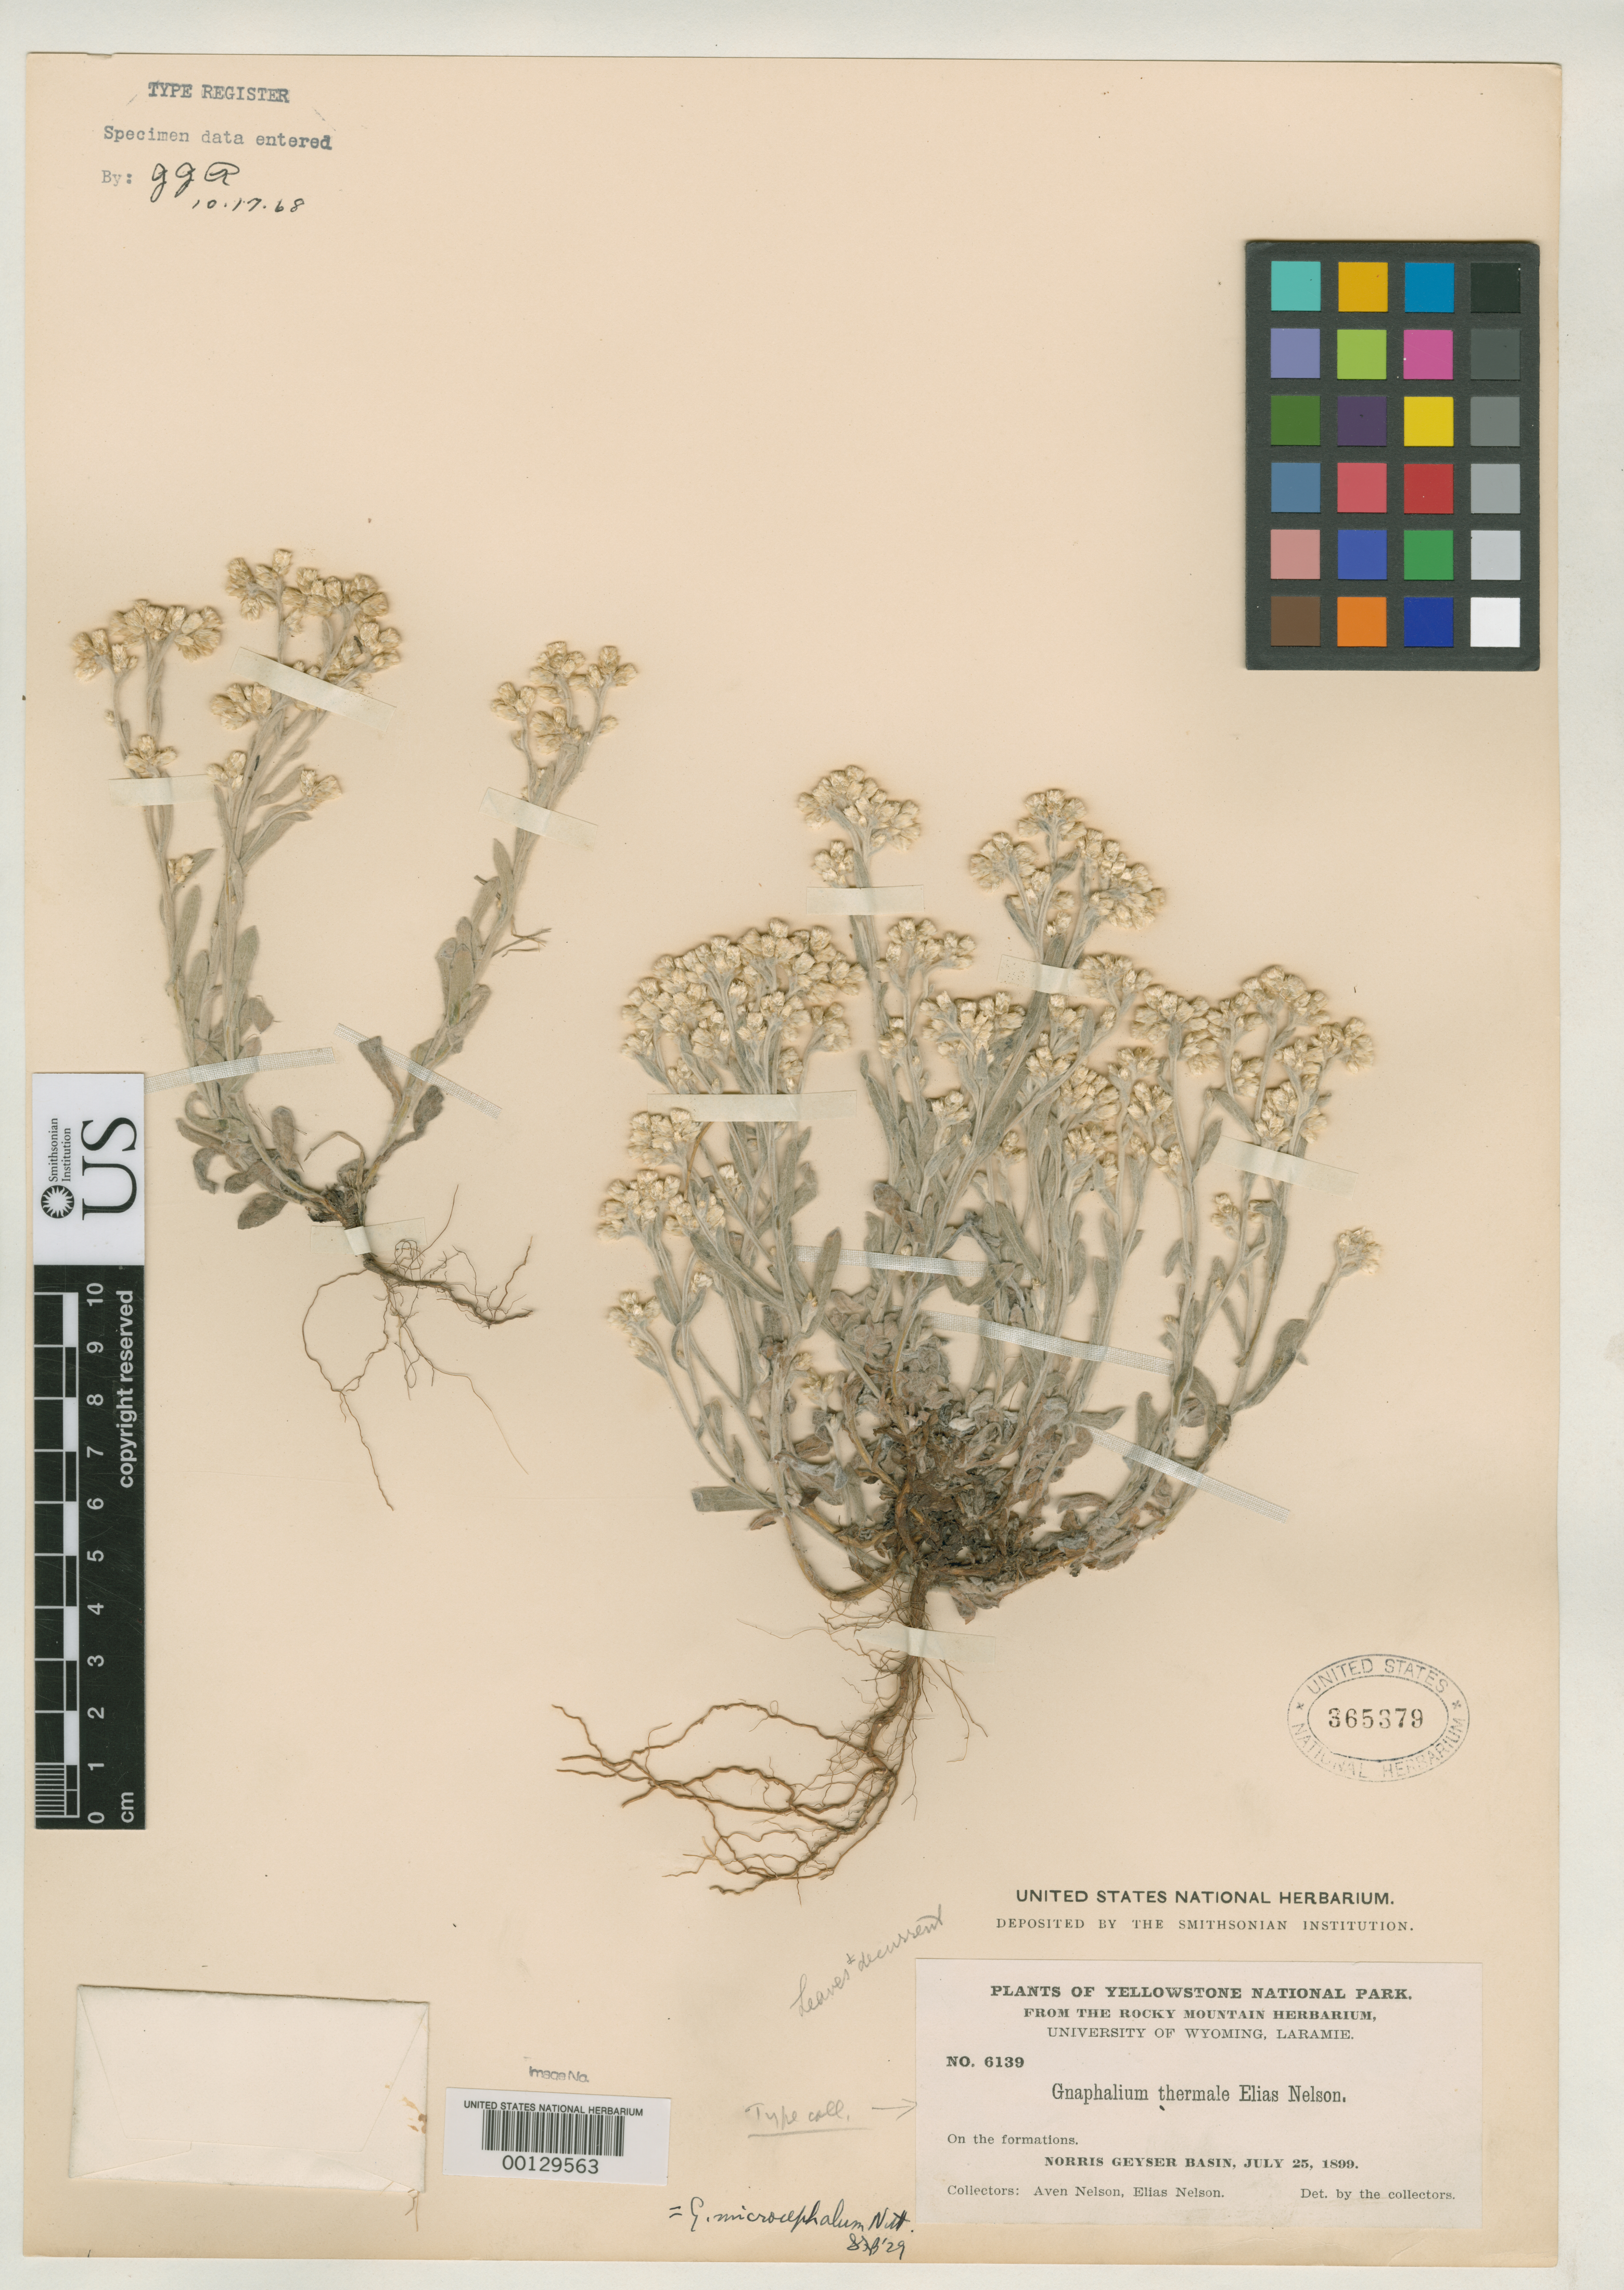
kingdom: Plantae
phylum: Tracheophyta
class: Magnoliopsida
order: Asterales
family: Asteraceae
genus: Gnaphalium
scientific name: Gnaphalium thermale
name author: E.E. Nelson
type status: Type Material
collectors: A. Nelson & E. Nelson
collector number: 6139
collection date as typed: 25 Jul 1899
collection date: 1899-07-25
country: United States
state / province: Wyoming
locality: Yellowstone National Park; Norris Geyser Basin.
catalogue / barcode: US 365379